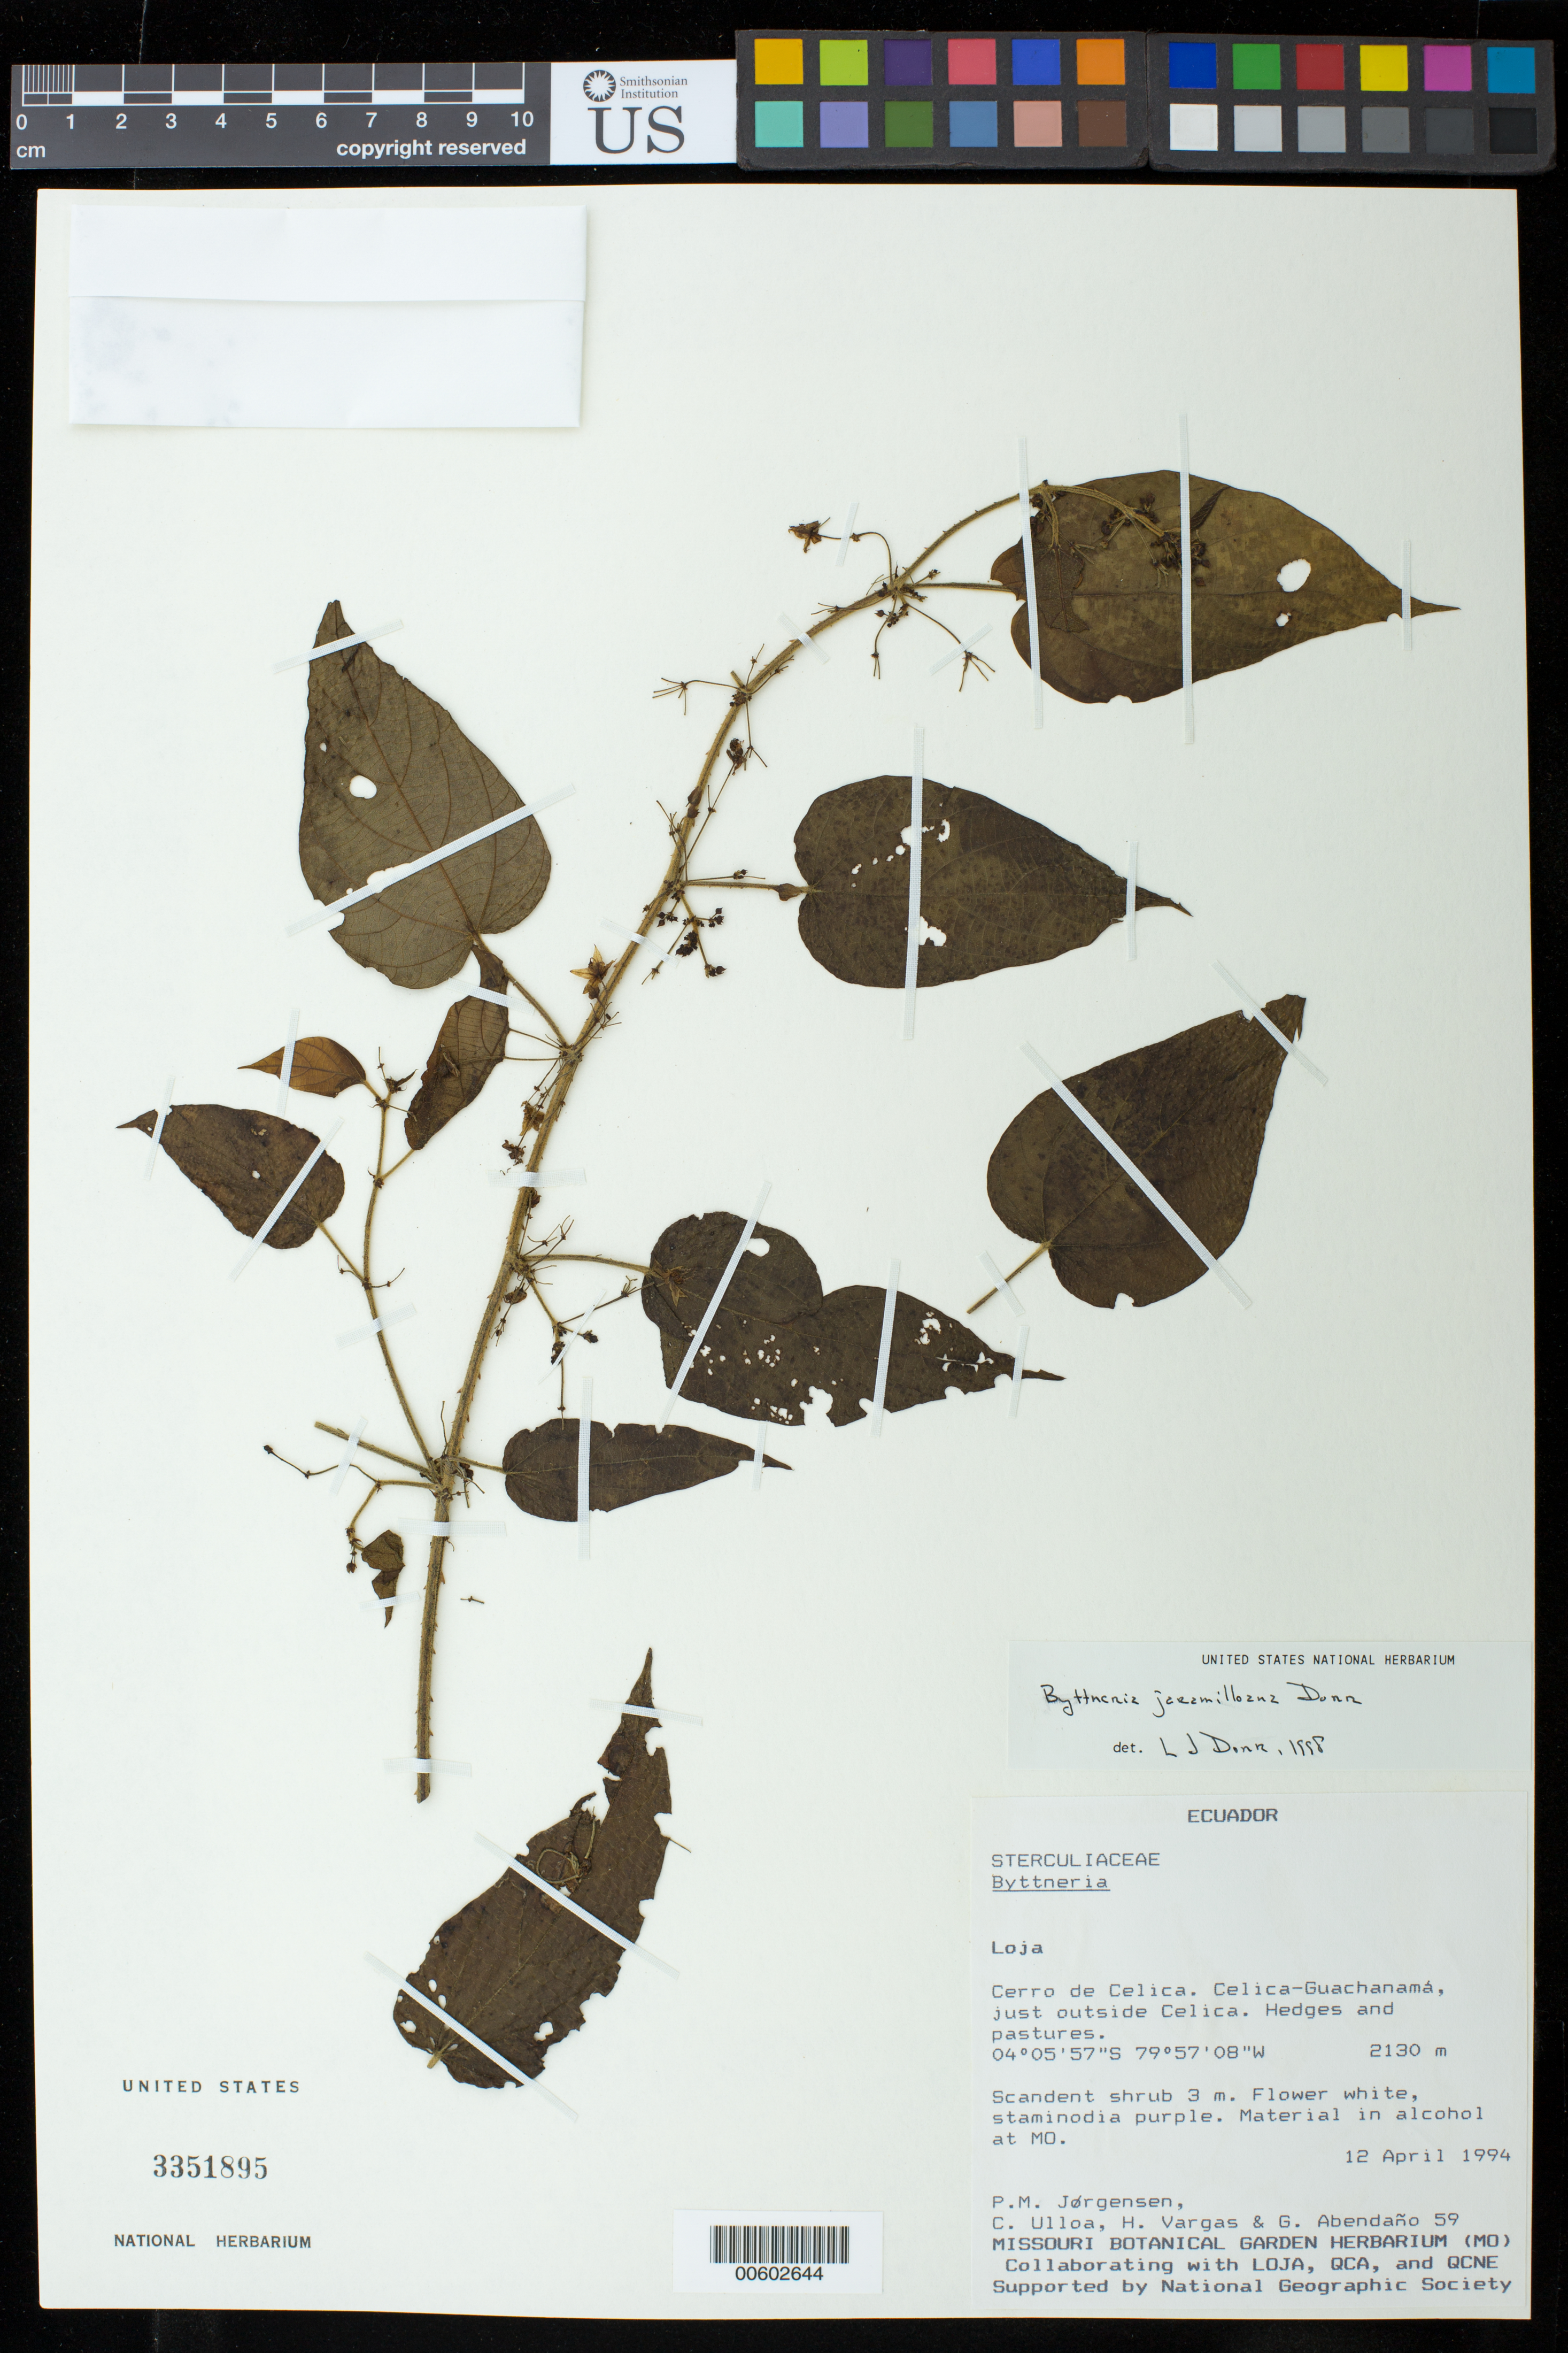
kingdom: Plantae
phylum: Tracheophyta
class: Magnoliopsida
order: Malvales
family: Malvaceae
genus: Byttneria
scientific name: Byttneria jaramilloana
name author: Dorr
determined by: Dorr, L. J., (BOT), Smithsonian Institution - National Museum of Natural History (UNITED STATES)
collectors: P. M. Jørgensen, C. Ulloa, H. Vargas & G. Abendaño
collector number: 59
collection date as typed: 12 Apr 1994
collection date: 1994-04-12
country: Ecuador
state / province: Loja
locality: Cerro de Celica, Celica-Guachanamá, just outside of Celica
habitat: Hedges and pastures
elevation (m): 2130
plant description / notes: Paratype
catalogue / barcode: US 3351895